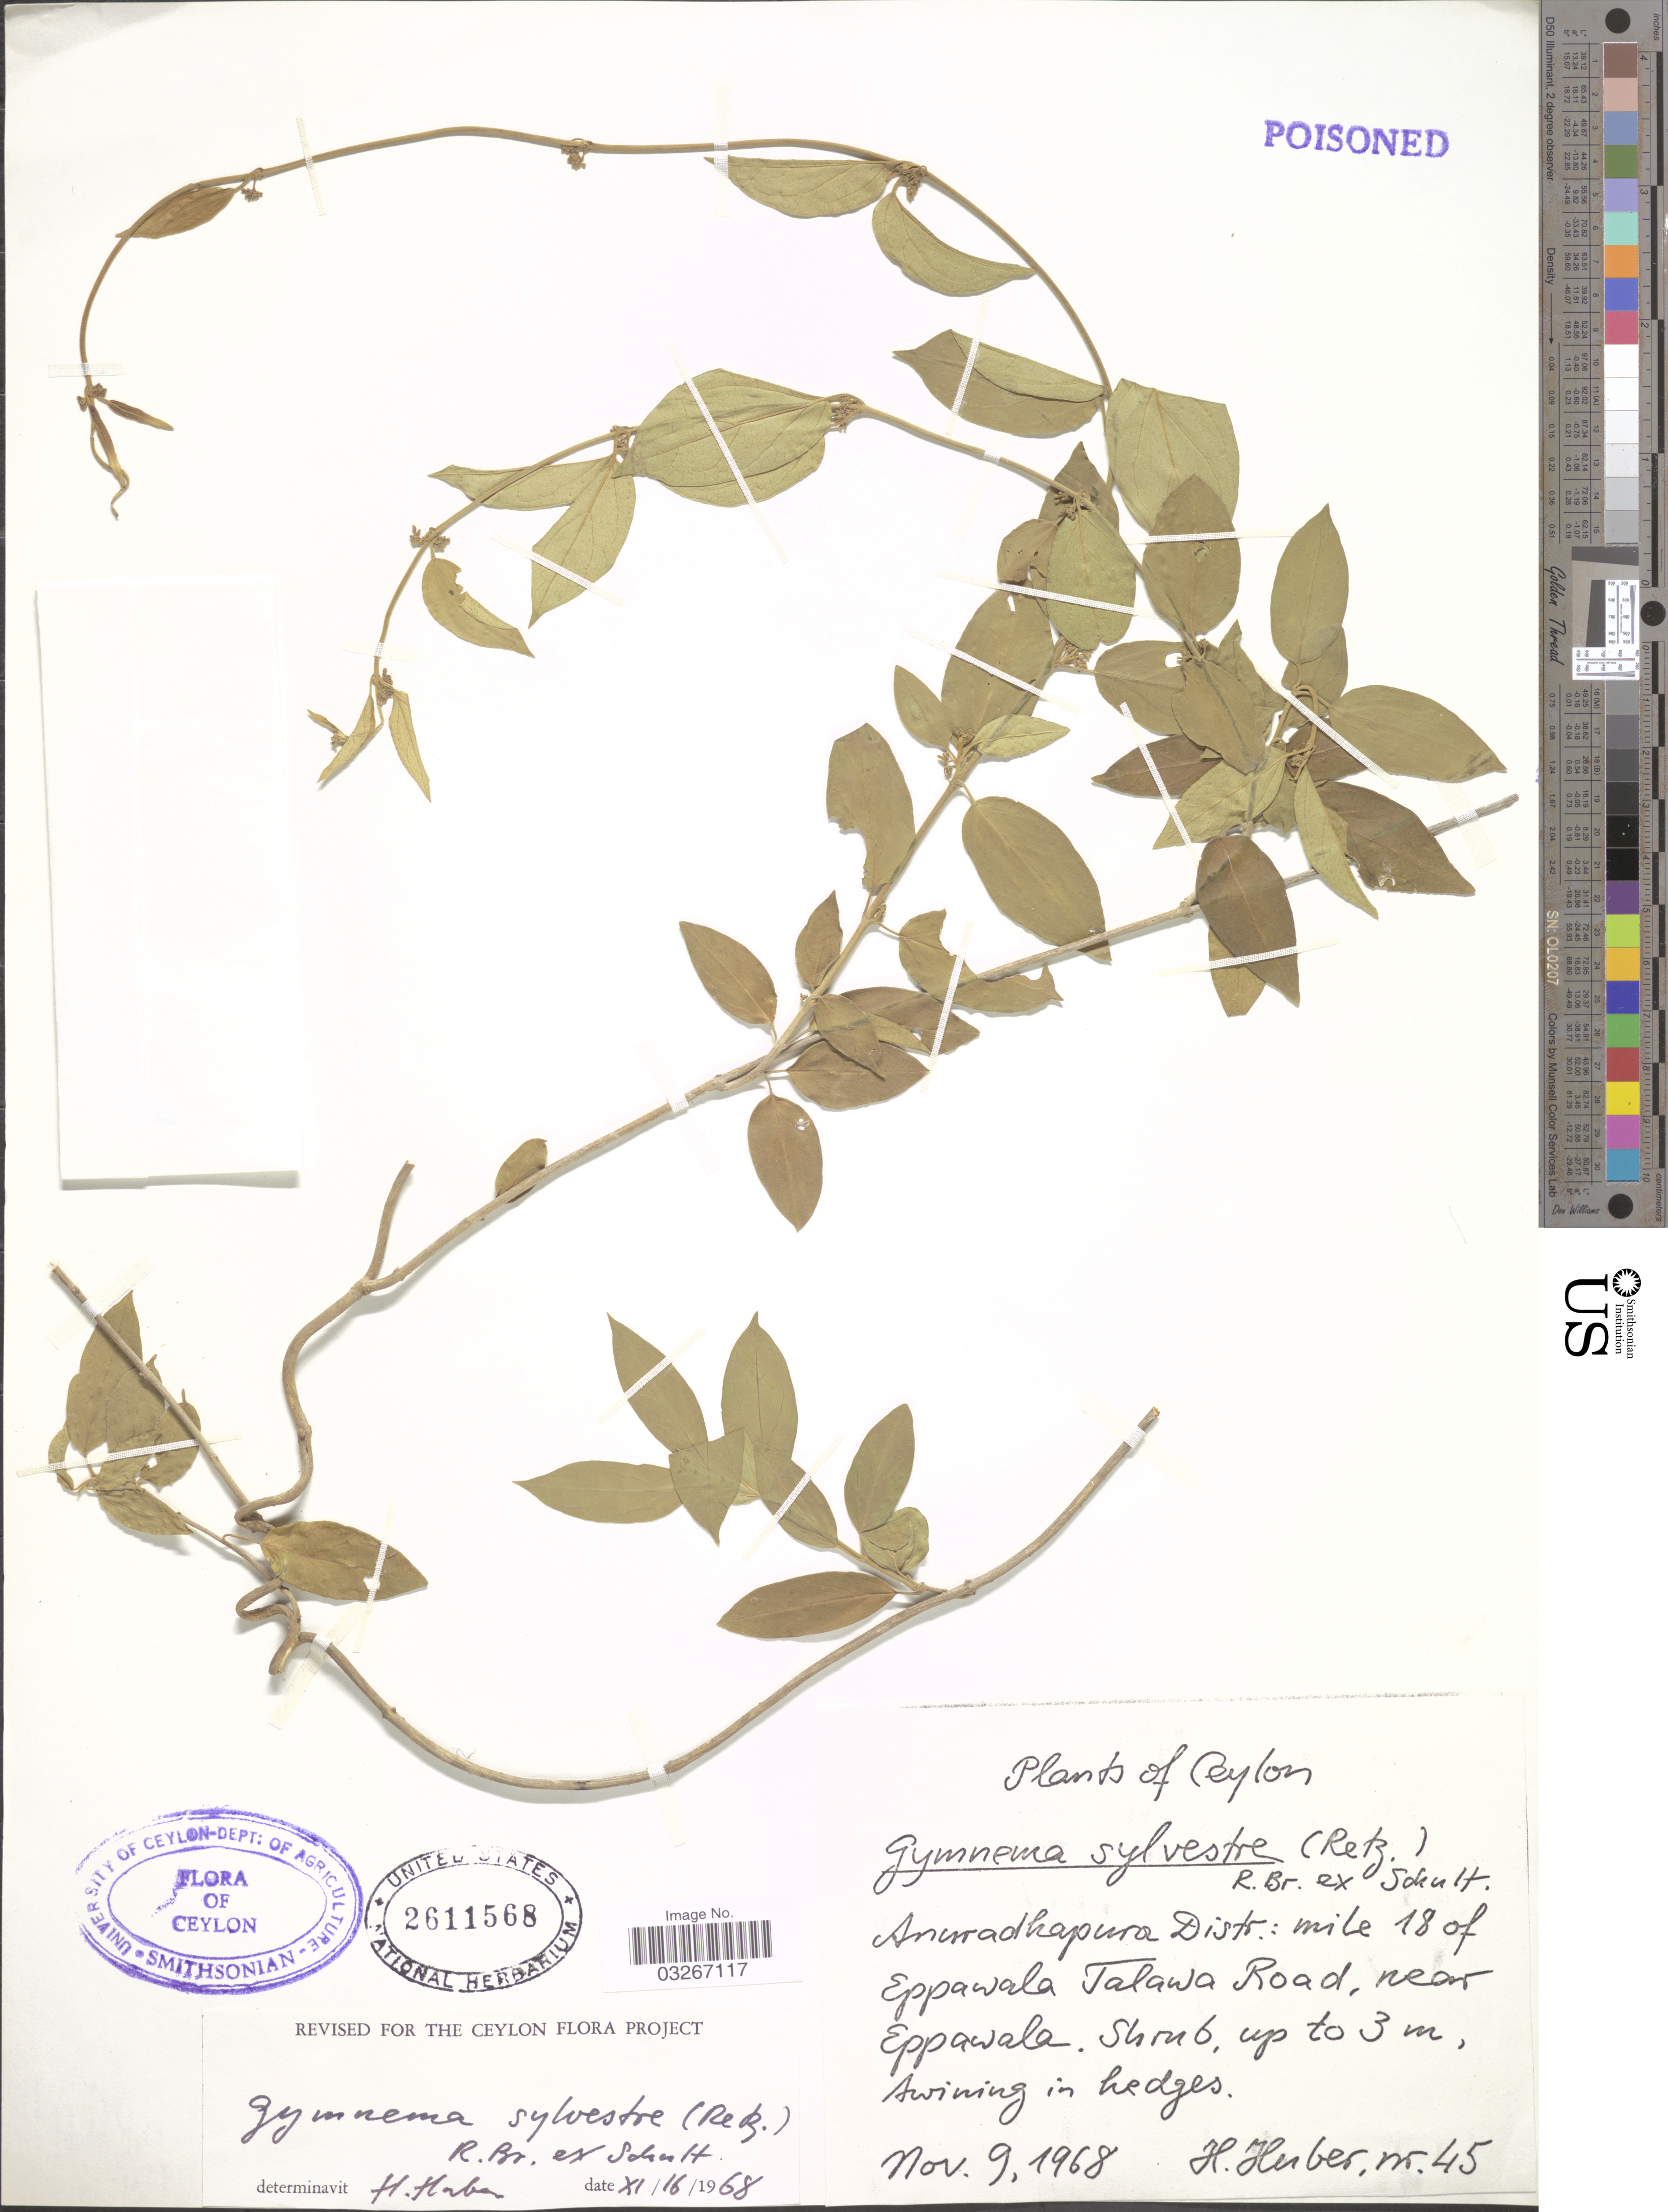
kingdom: Plantae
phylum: Tracheophyta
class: Magnoliopsida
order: Gentianales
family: Apocynaceae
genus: Gymnema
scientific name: Gymnema sylvestre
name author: (Retz.) R. Br. ex Schult. in Roem. & Schult.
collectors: H. Huber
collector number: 45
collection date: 1968-11-09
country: Sri Lanka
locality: Ceylon. Anuradhapura Distr.: mile 18 of Eppawala Talawa Road, near Eppawala.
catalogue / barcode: US 2611568